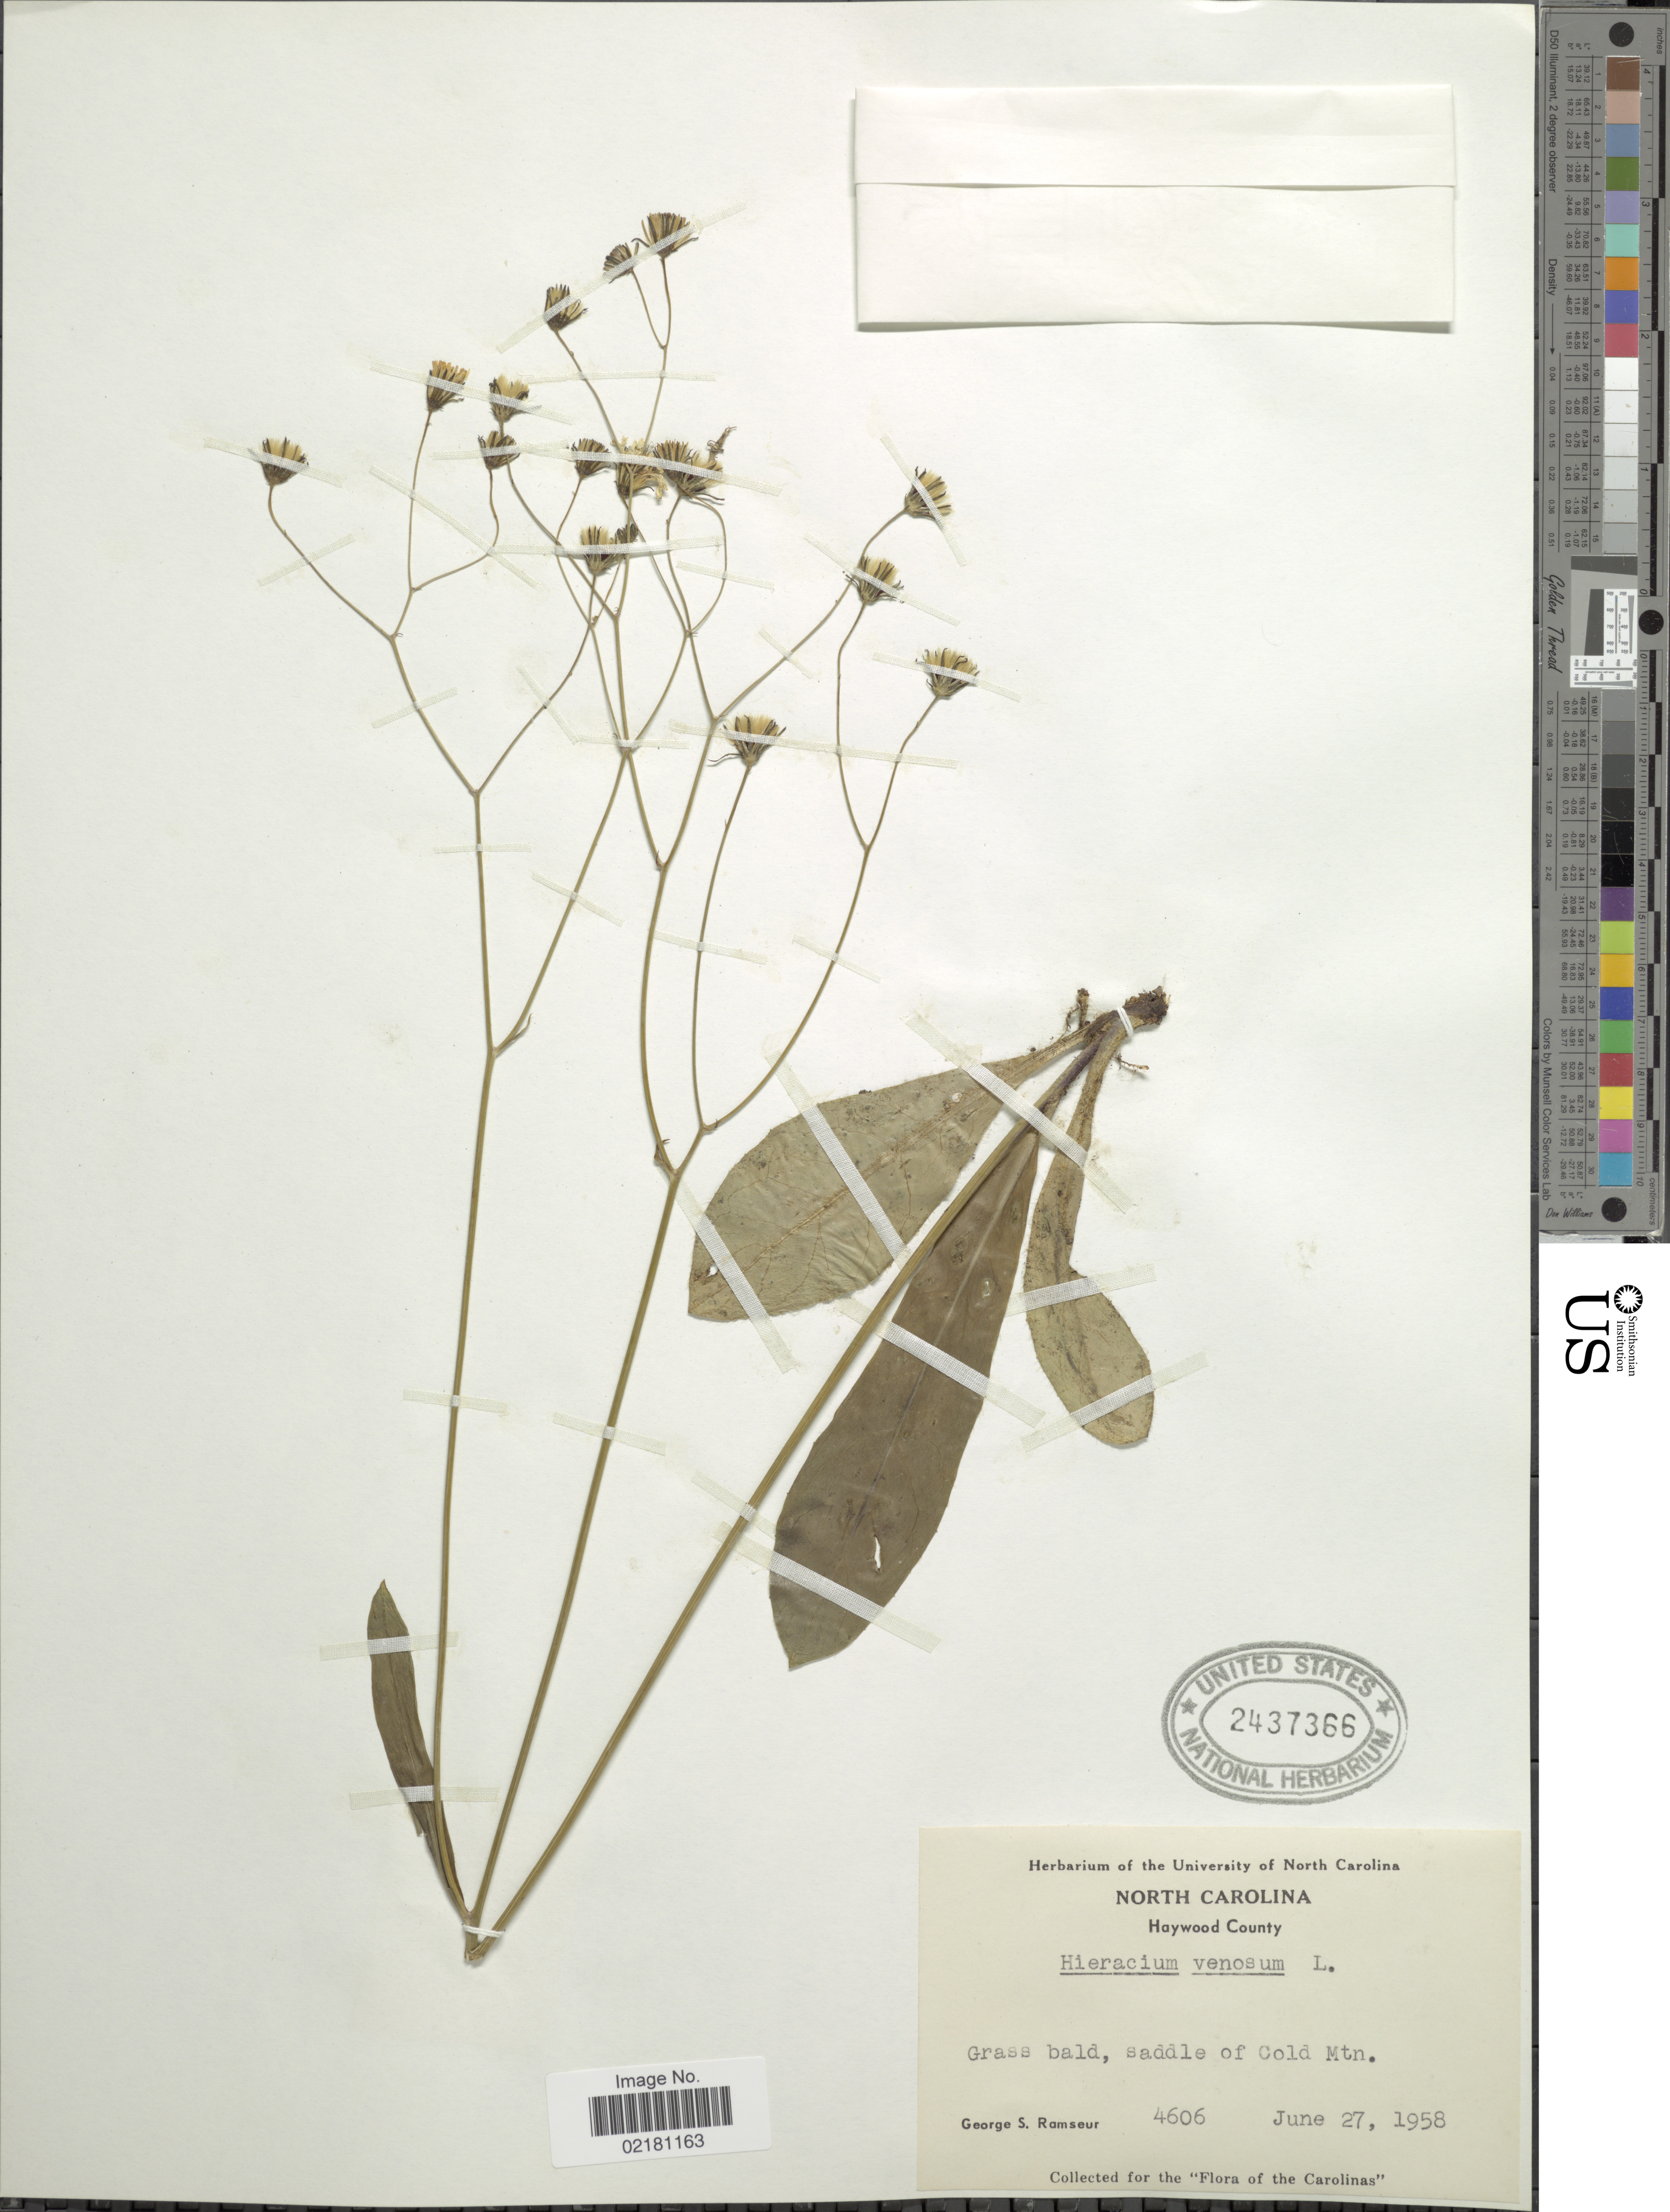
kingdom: Plantae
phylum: Tracheophyta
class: Magnoliopsida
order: Asterales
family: Asteraceae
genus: Hieracium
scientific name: Hieracium venosum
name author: L.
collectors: G. S. Ramseur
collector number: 4606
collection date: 1958-06-27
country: United States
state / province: North Carolina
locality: Haywood County. Grass bald, saddle of Cold Mtn.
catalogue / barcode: US 2437366